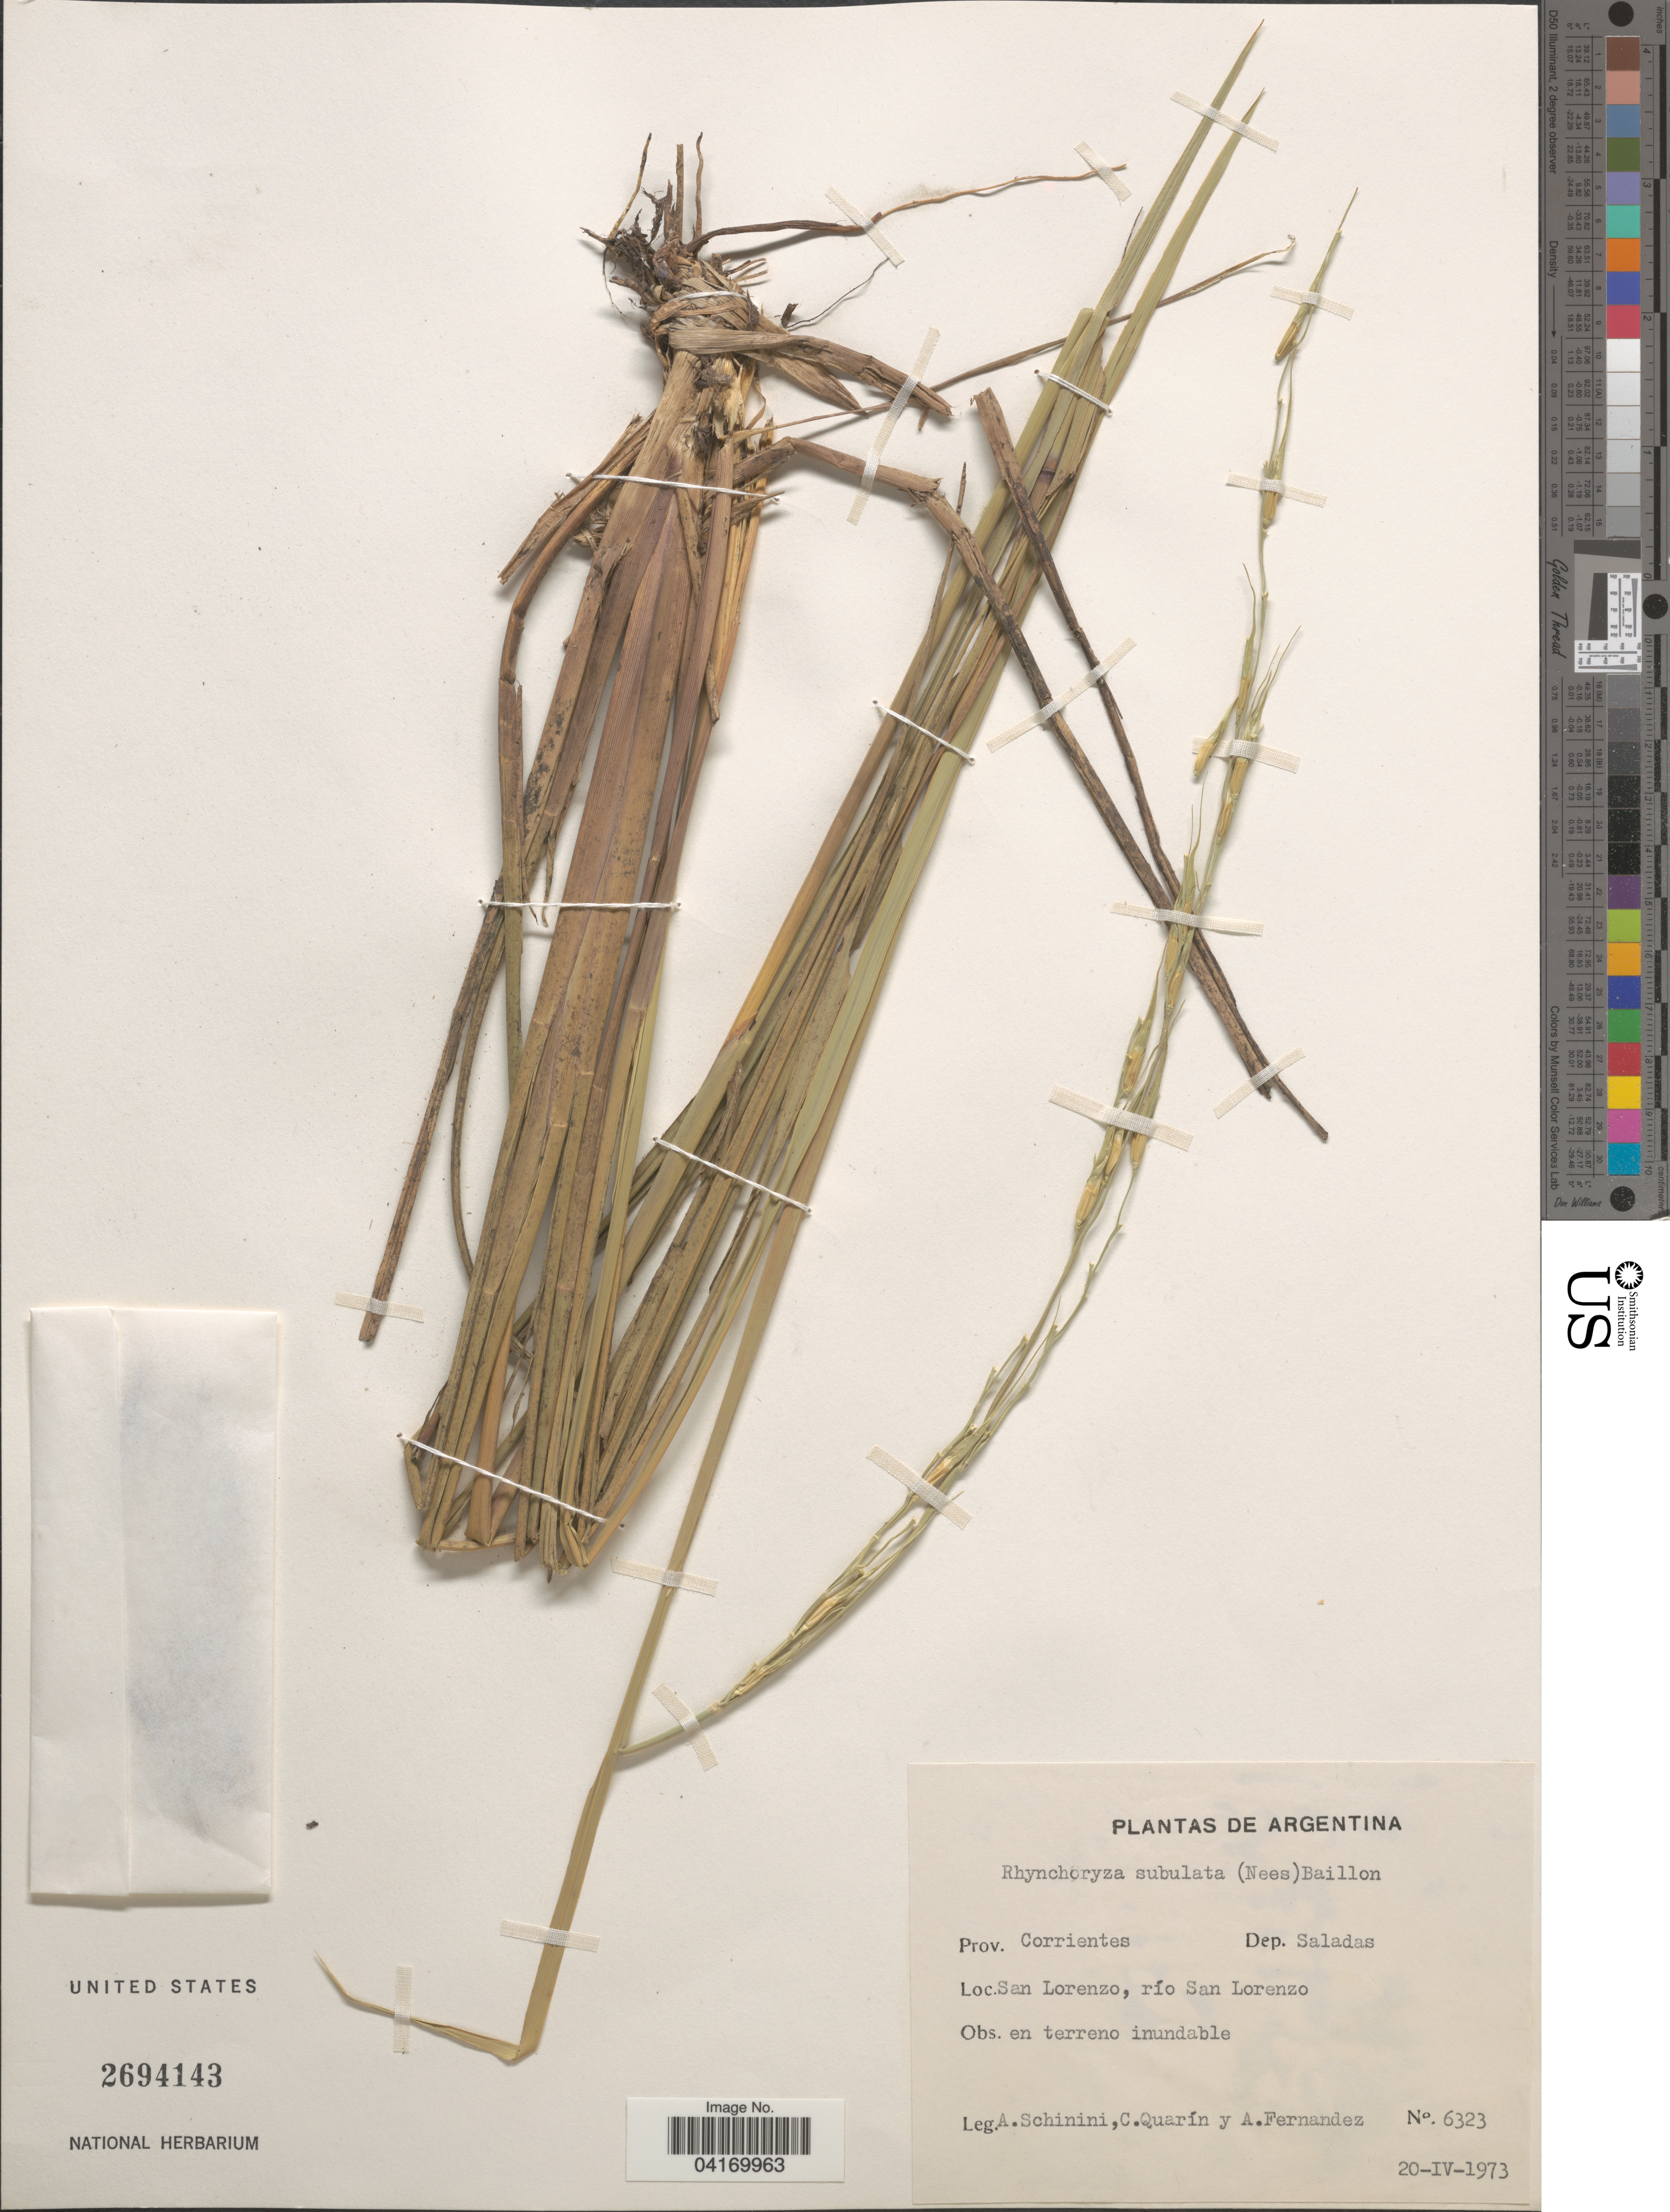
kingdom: Plantae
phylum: Tracheophyta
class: Liliopsida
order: Poales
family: Poaceae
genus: Rhynchoryza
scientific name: Rhynchoryza subulata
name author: (Nees) Baill.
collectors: A. Schinini, C. Quarín & A. Fernandez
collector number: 6323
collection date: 1973-04-20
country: Argentina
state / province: Corrientes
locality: Dep. Saladas. San Lorenzo, río San Lorenzo.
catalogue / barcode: US 2694143